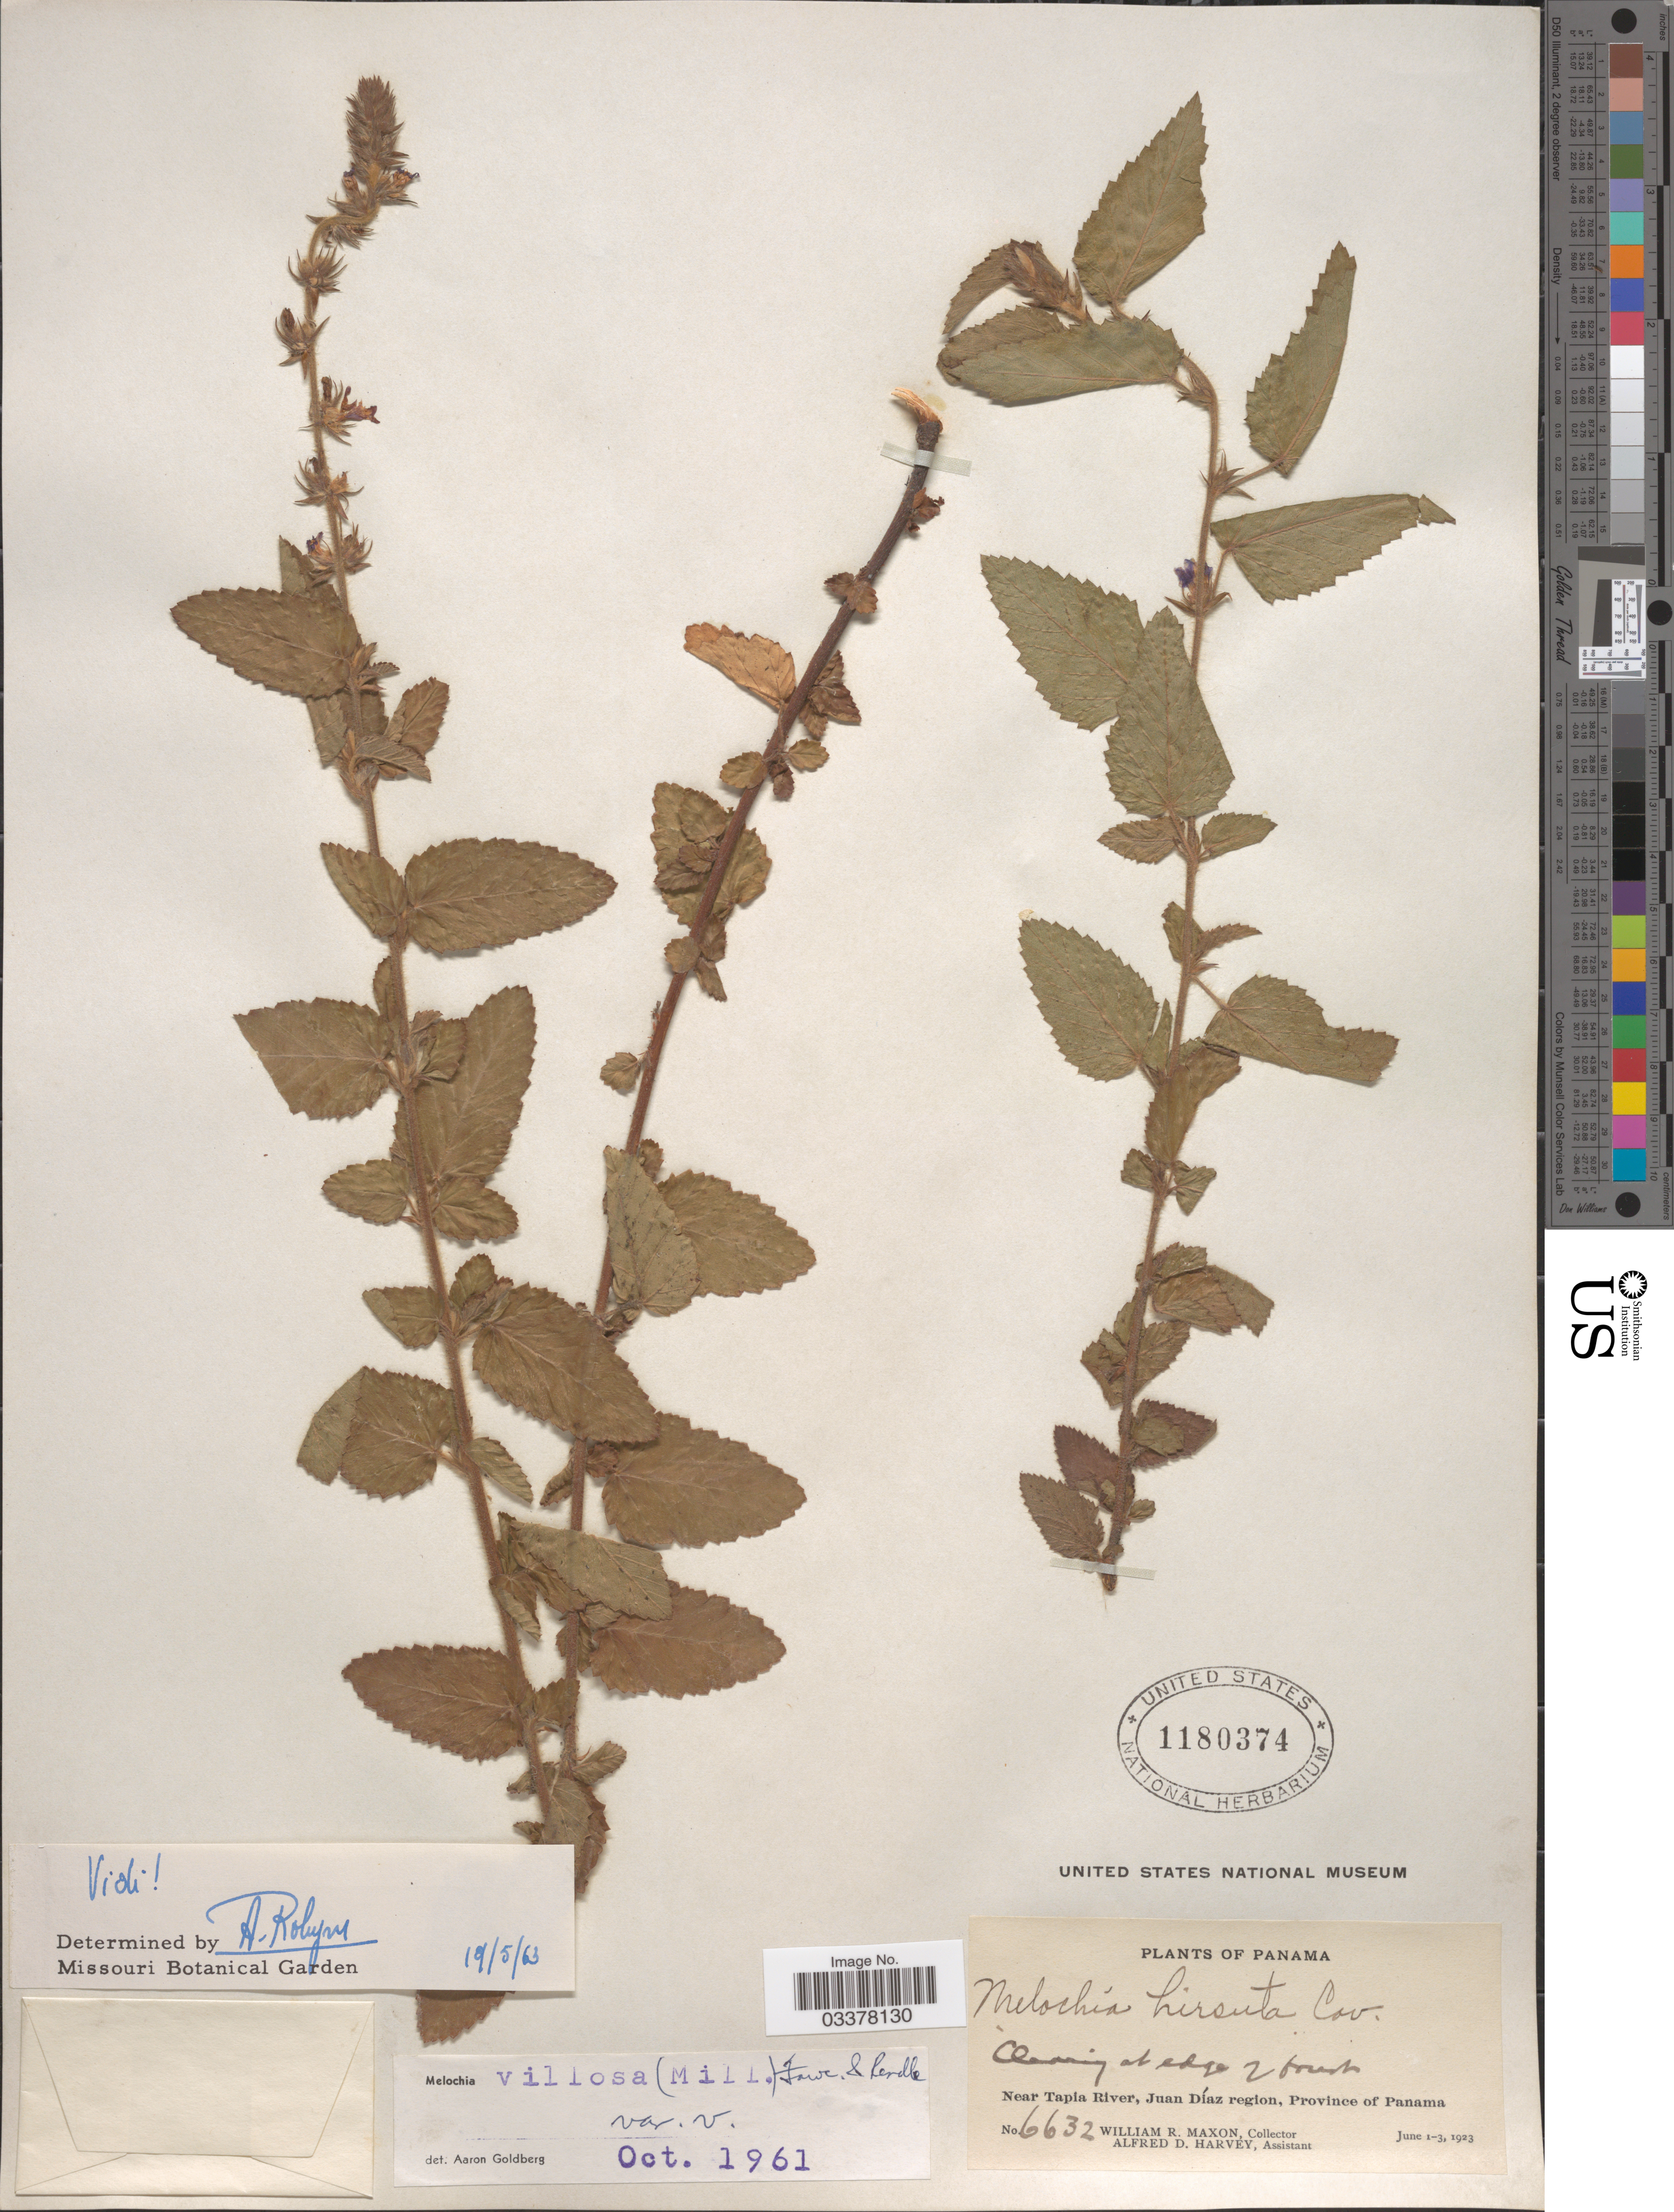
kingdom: Plantae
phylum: Tracheophyta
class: Magnoliopsida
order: Malvales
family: Malvaceae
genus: Melochia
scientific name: Melochia spicata var. spicata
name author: (L.) Fryxell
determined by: Dorr, L. J., (BOT), Smithsonian Institution - National Museum of Natural History (UNITED STATES)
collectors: W. R. Maxon & A. D. Harvey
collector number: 6632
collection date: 1923-06-01/1923-06-03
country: Panama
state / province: Panamá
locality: Near Tapia River, Juan Díaz region.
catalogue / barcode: US 1180374